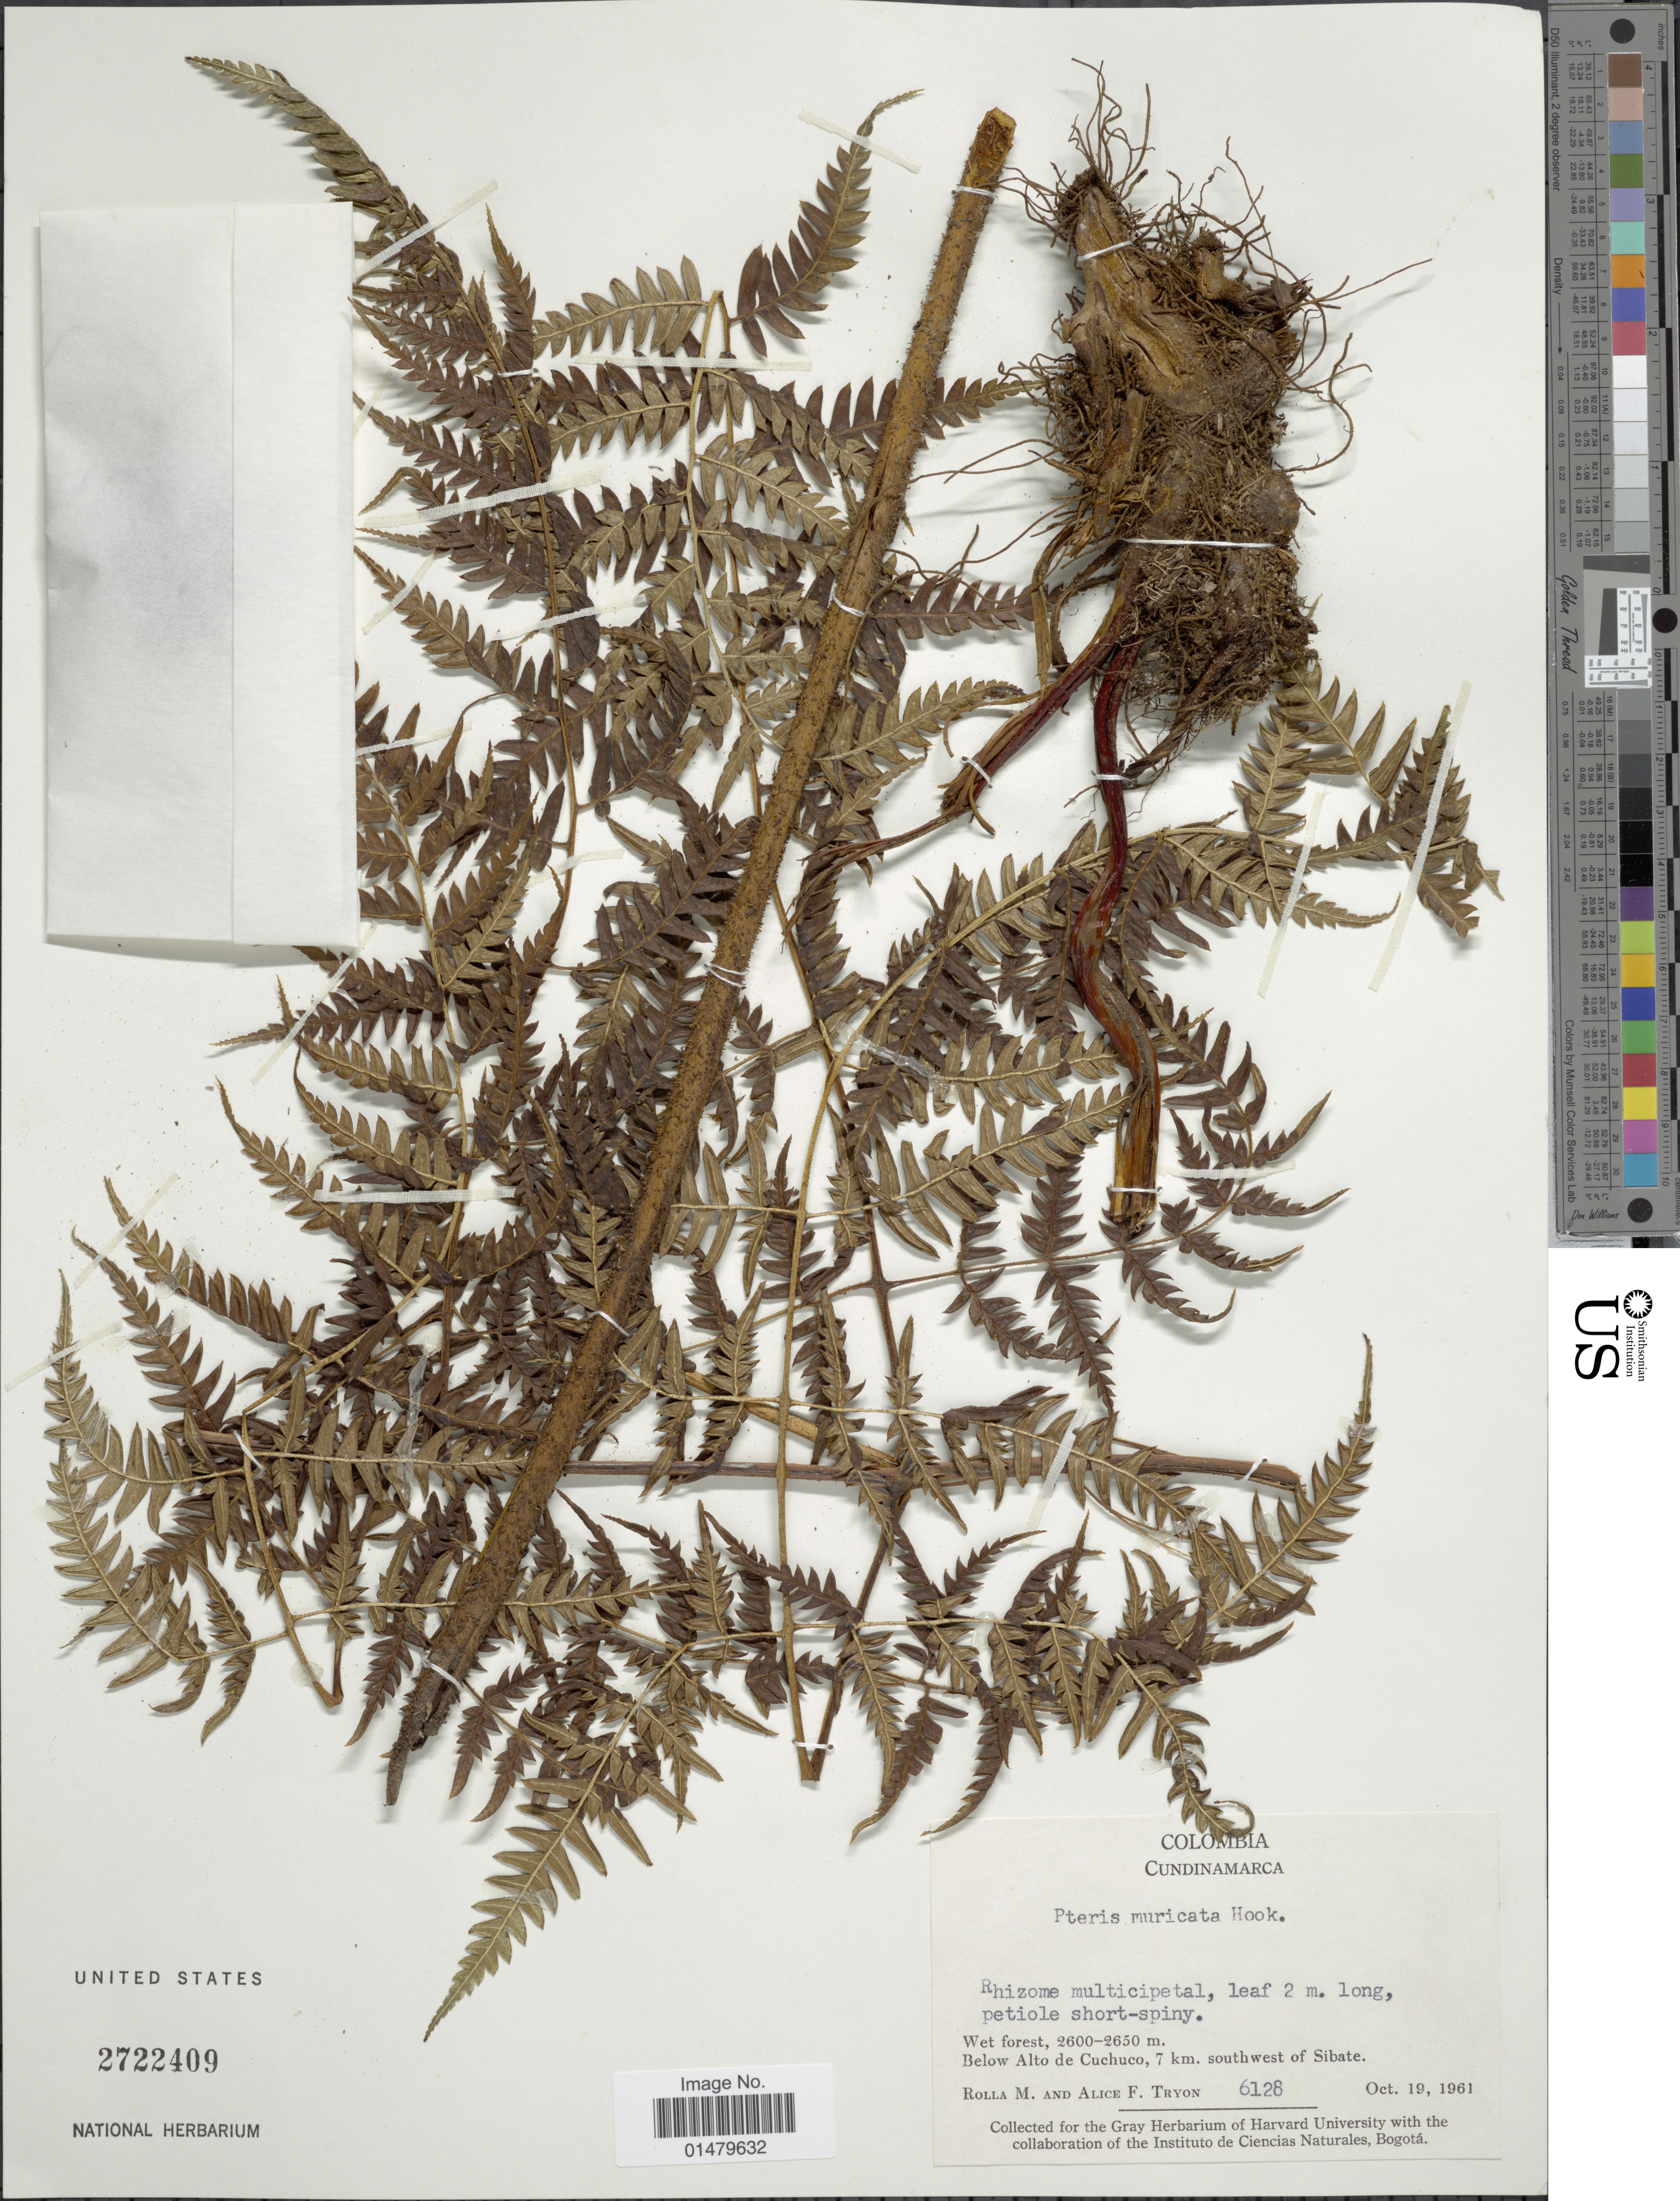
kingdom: Plantae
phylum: Tracheophyta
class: Polypodiopsida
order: Polypodiales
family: Pteridaceae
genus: Pteris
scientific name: Pteris longipetiololata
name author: Lellinger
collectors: M. Rolla & A. F. Tryon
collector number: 6128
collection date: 1961-10-19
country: Colombia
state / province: Cundinamarca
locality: Below Alto de Cuchuco, 7 km. southwest of Sibate.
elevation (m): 2600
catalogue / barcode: US 2722409